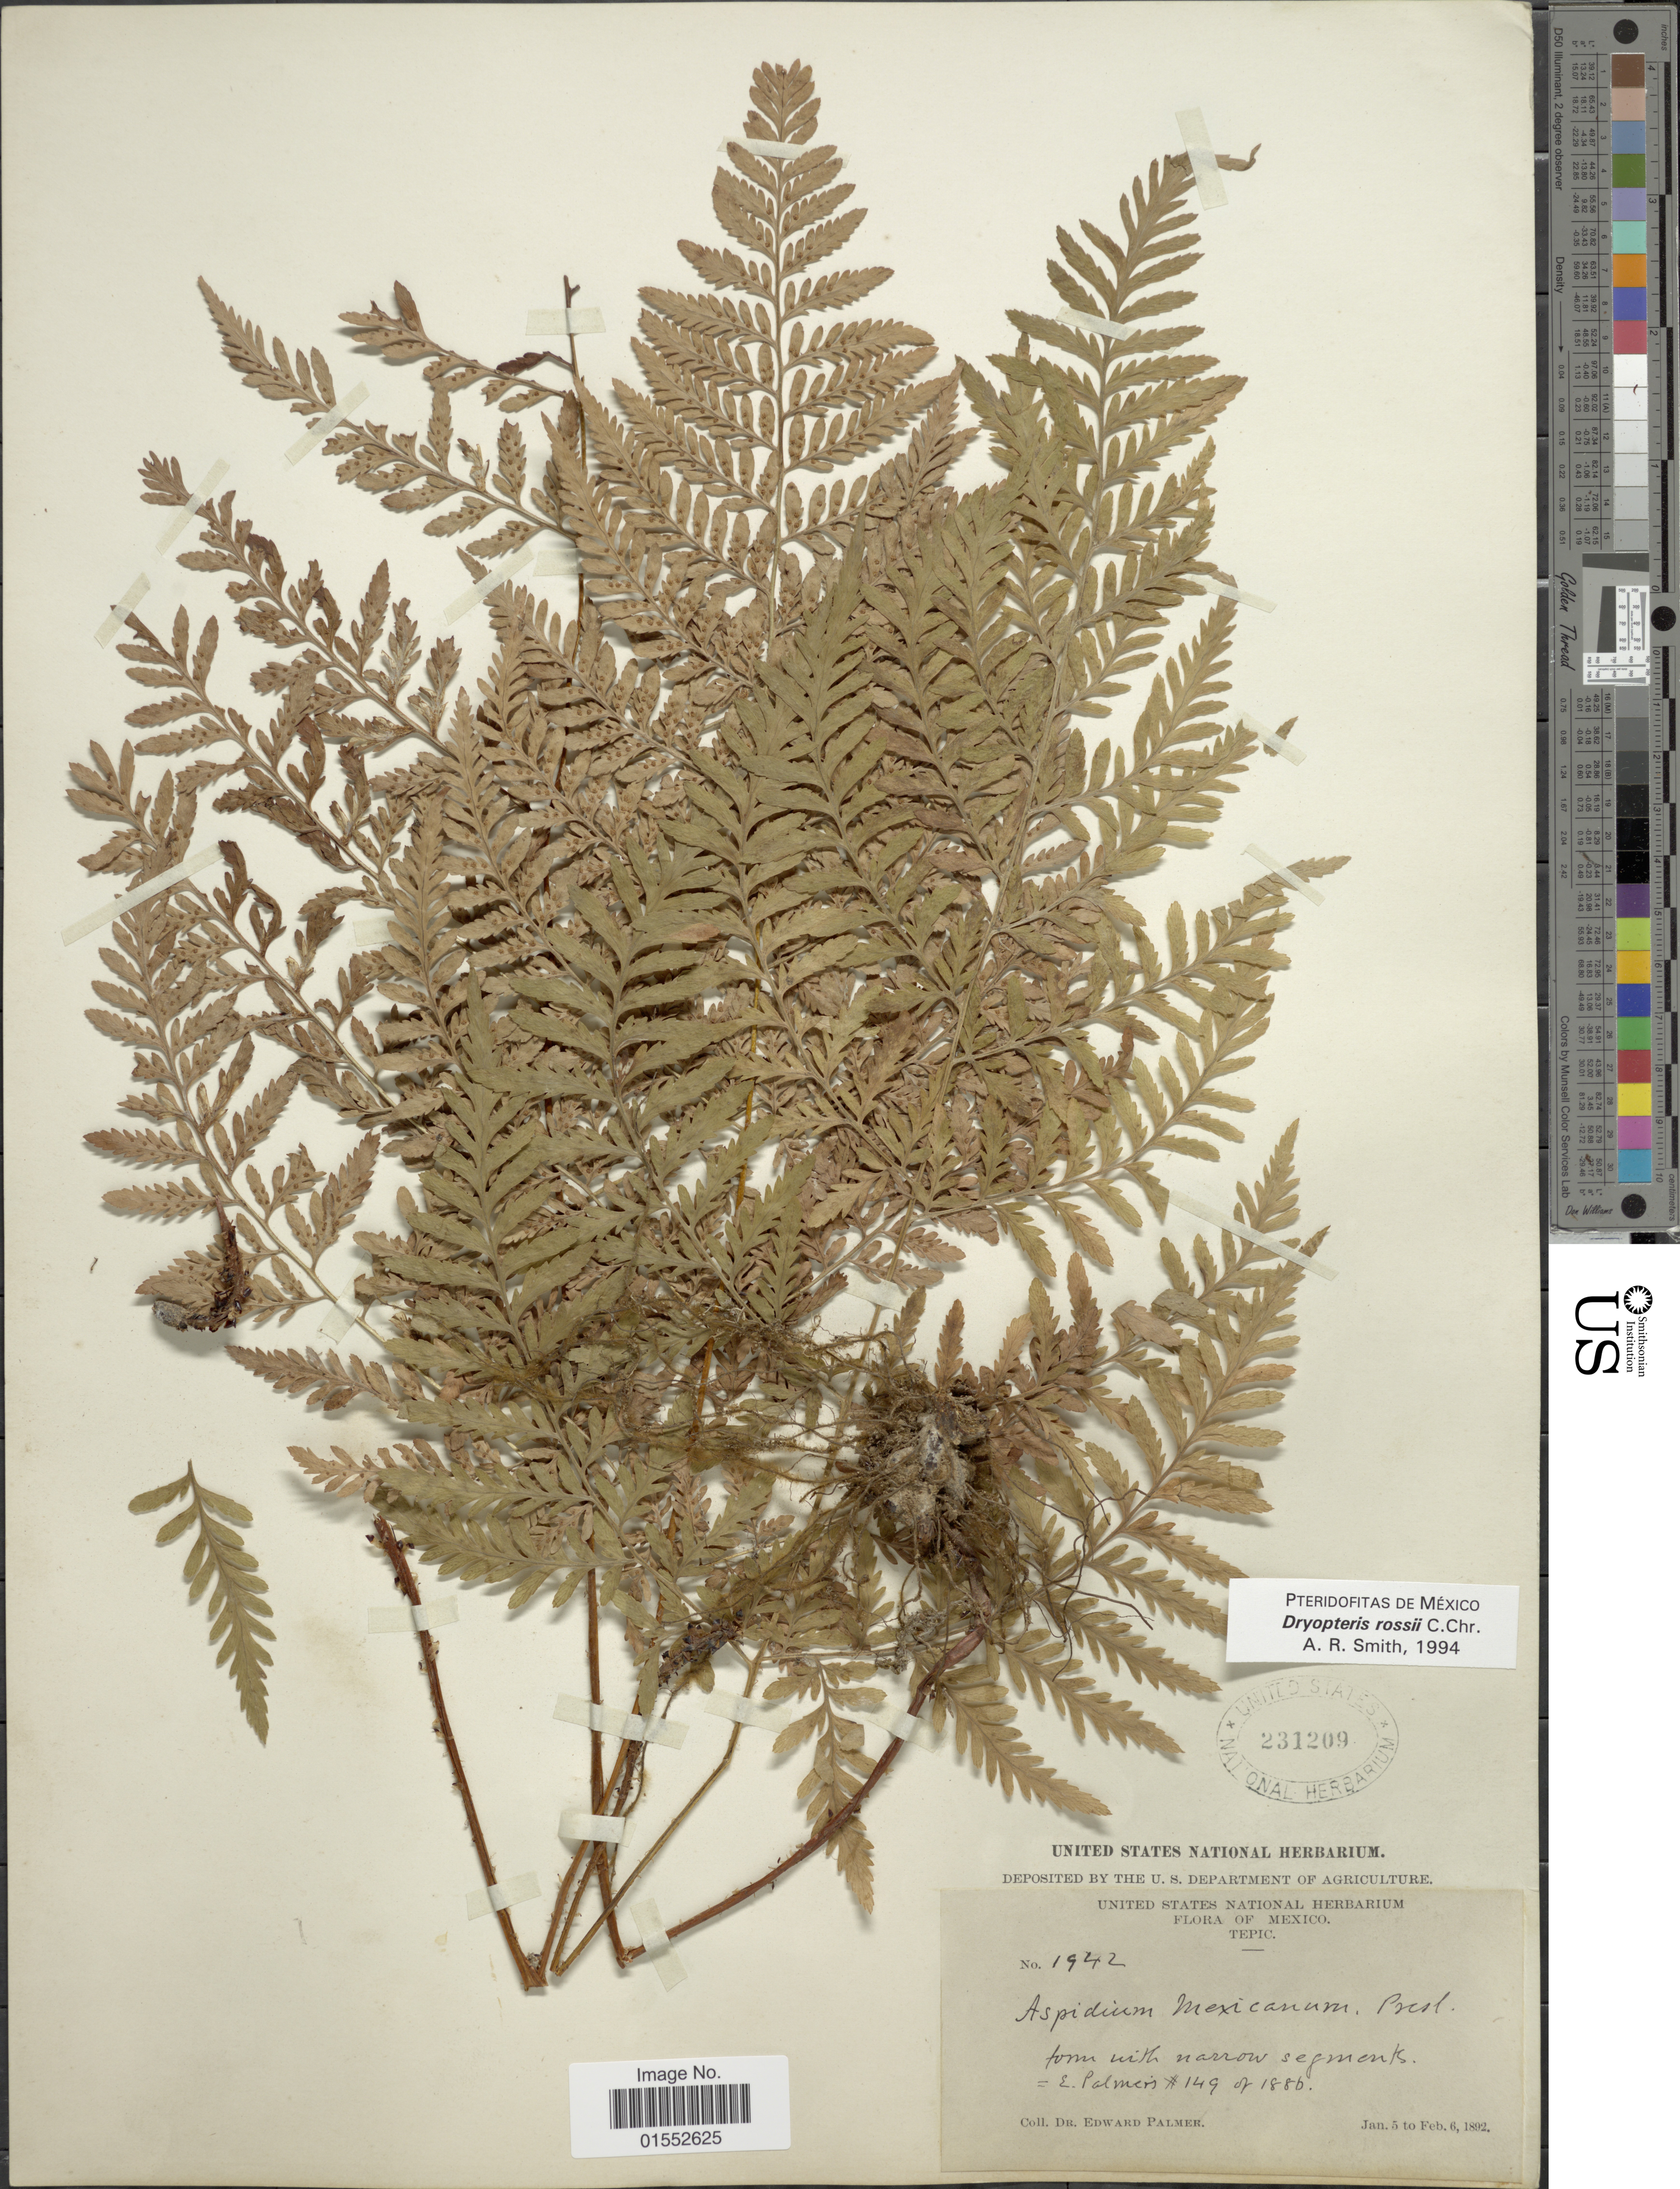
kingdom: Plantae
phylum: Tracheophyta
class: Polypodiopsida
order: Polypodiales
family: Dryopteridaceae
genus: Dryopteris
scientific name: Dryopteris rossii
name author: C. Chr.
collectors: E. Palmer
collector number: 1942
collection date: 1892-01-05/1892-02-06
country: Mexico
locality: Tepic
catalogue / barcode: US 231209